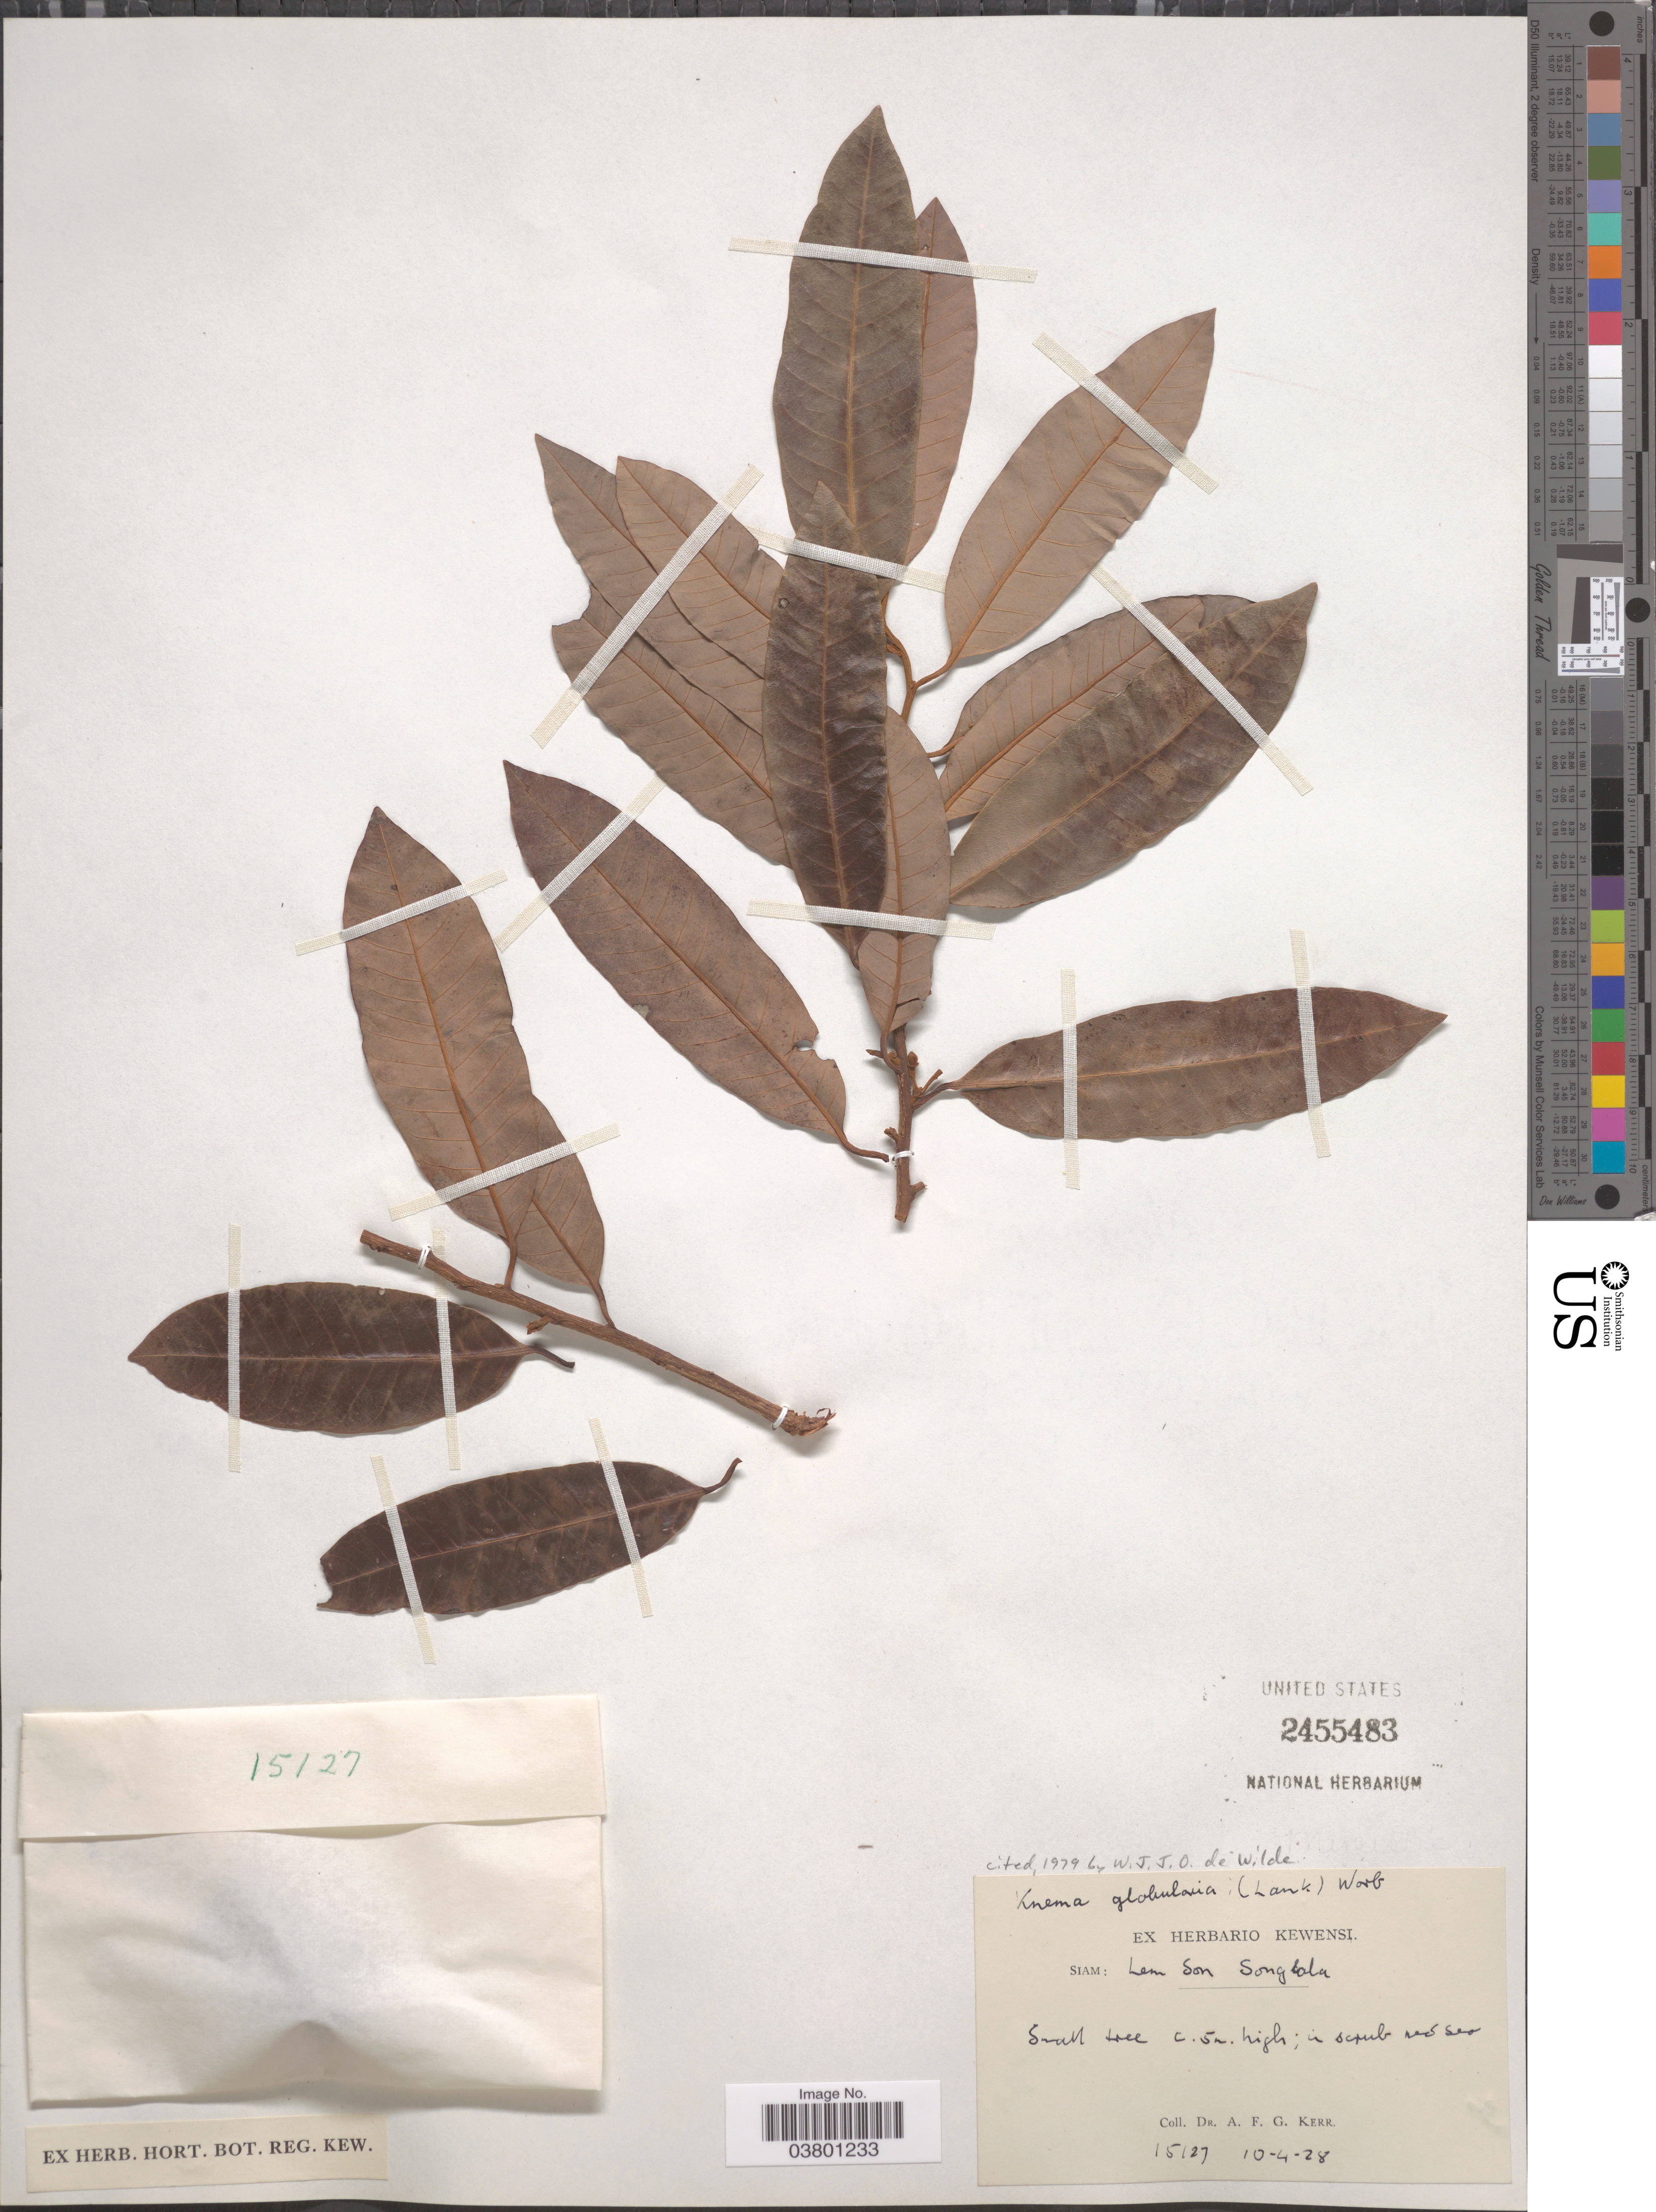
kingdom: Plantae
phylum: Tracheophyta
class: Magnoliopsida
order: Magnoliales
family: Myristicaceae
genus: Knema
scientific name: Knema globularia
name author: (Lam.) Warb.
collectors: A. F. G. Kerr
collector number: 15127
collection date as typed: Transcribed d/m/y: 10/4/28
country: Thailand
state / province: Songkhla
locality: Siam: Lem Son Songkala [interpreted].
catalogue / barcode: US 2455483